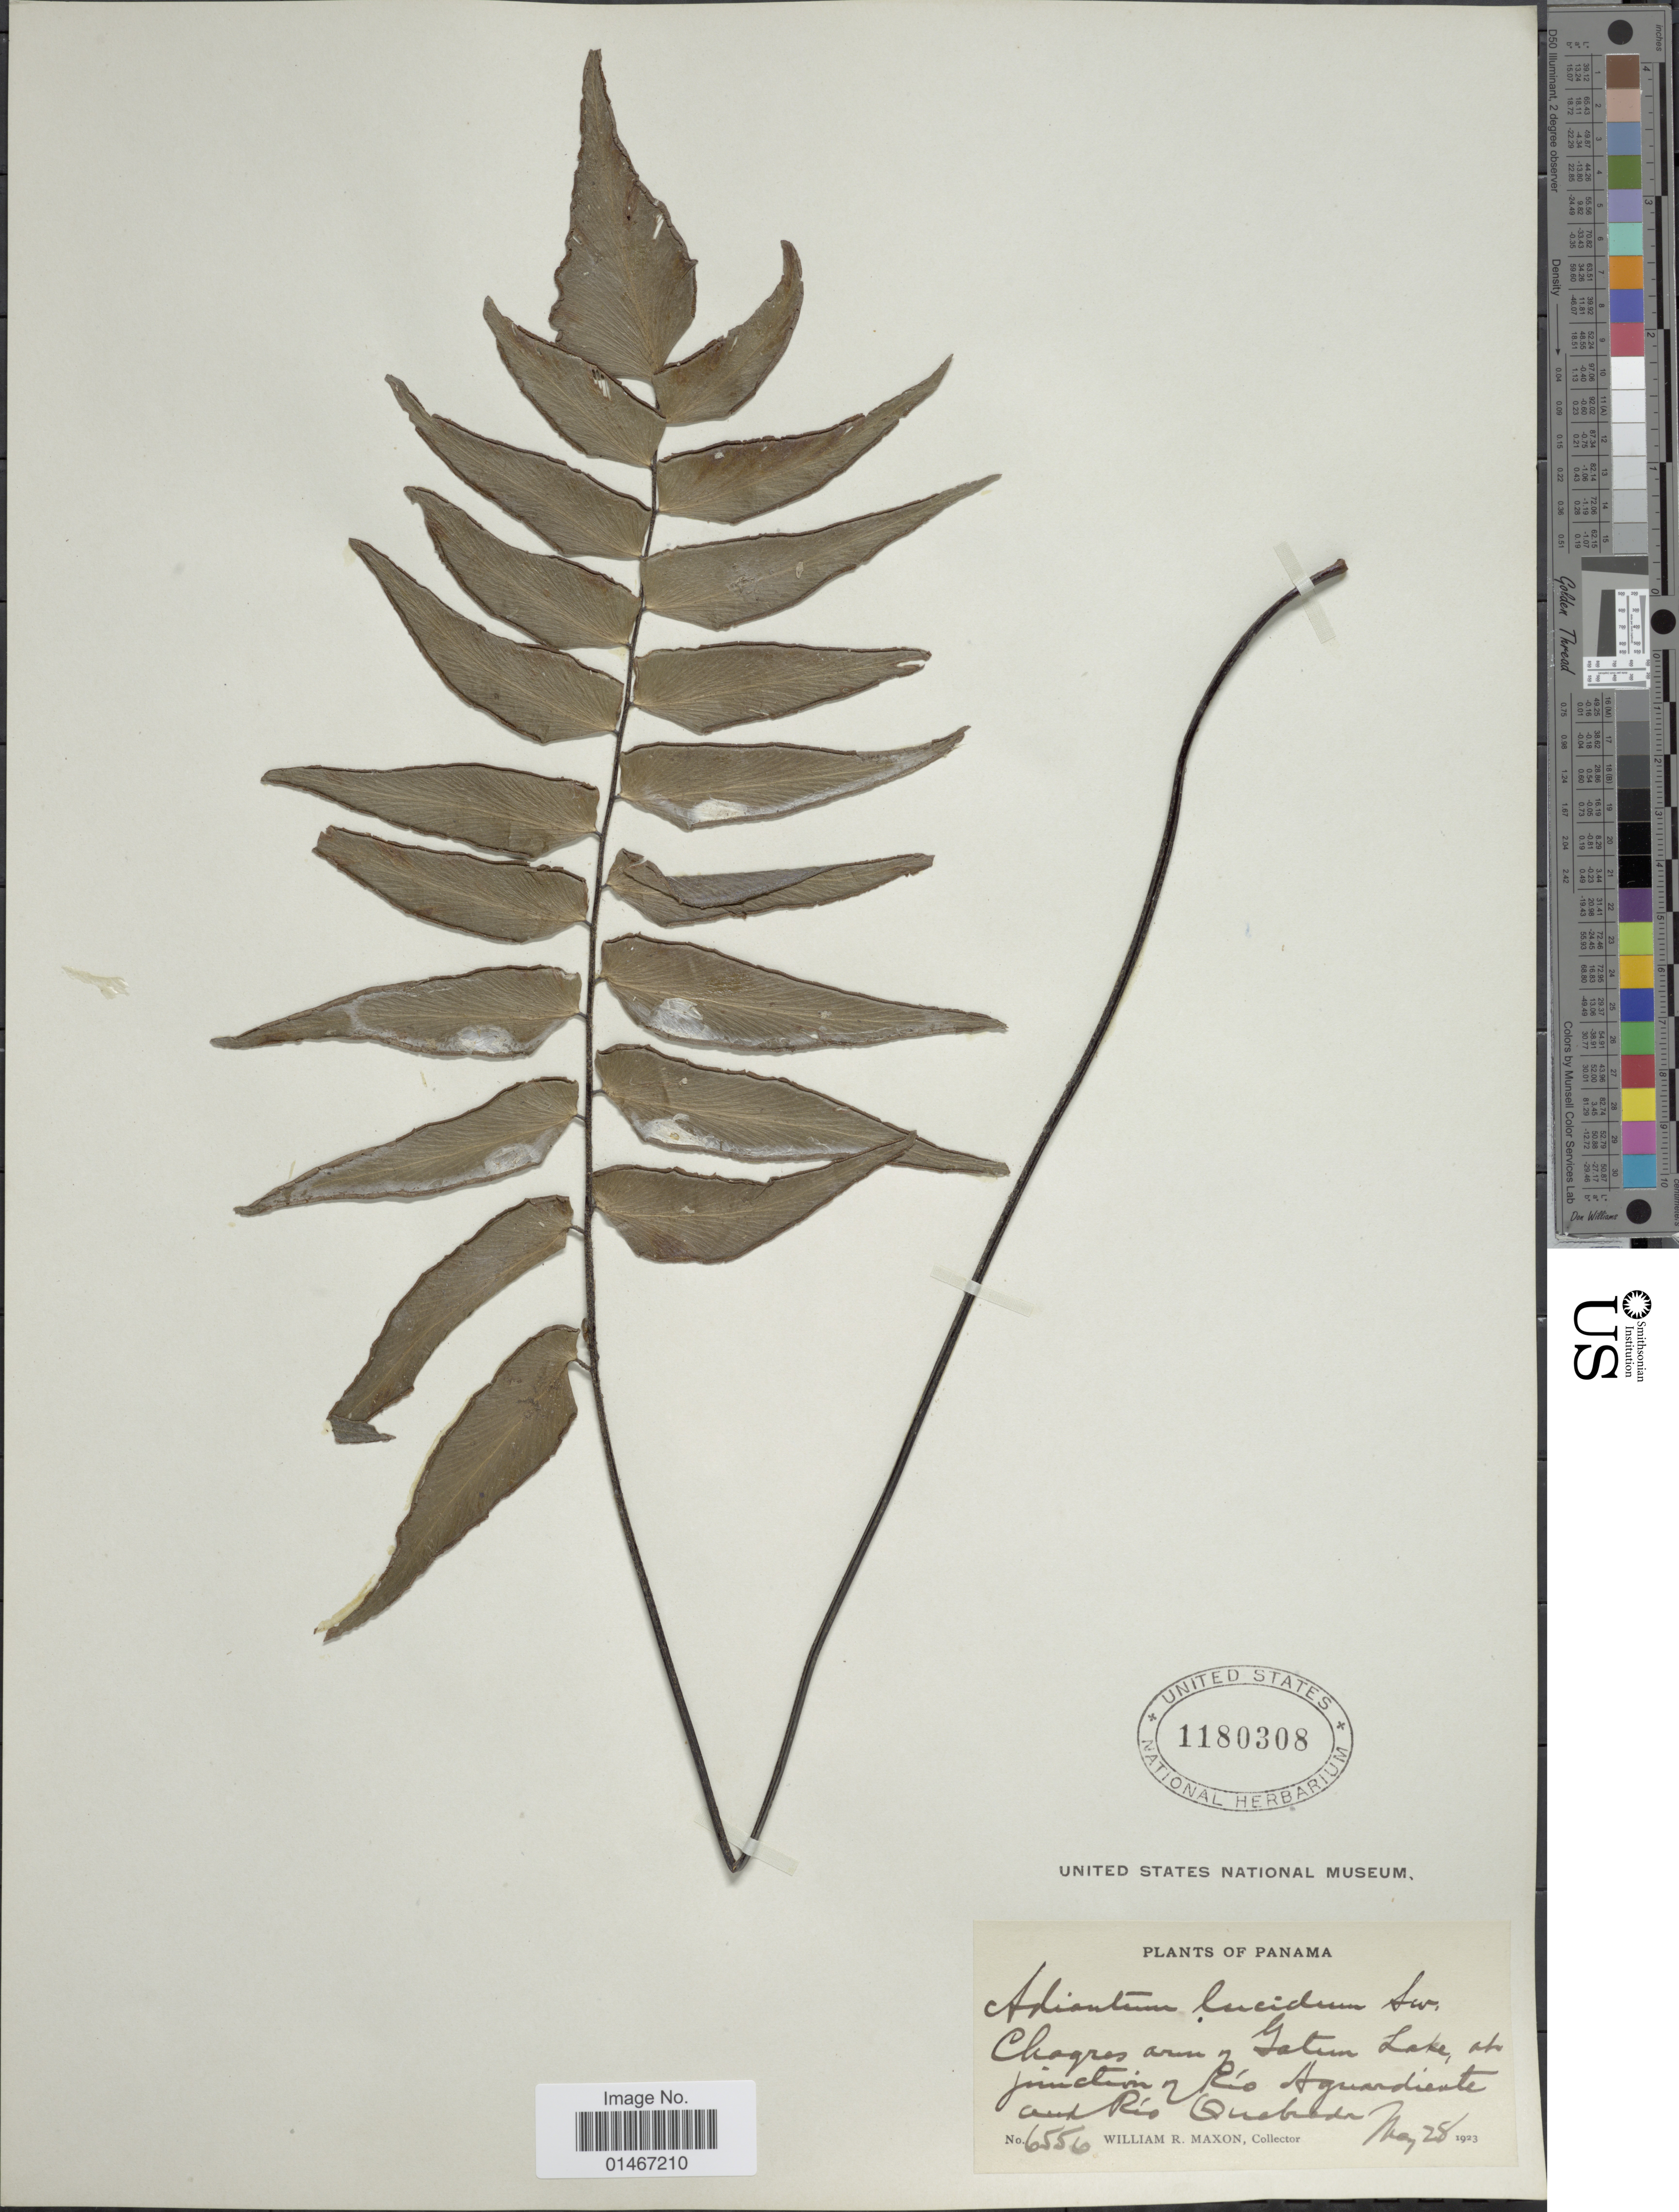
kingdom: Plantae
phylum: Tracheophyta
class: Polypodiopsida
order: Polypodiales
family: Pteridaceae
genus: Adiantum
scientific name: Adiantum lucidum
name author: (Cav.) Sw.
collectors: W. R. Maxon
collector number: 6556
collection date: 1923-05-28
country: Panama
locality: Chagres area of Gatun Lake, at junction of Rio Aguardiente and Rio Quebrada.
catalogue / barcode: US 1180308